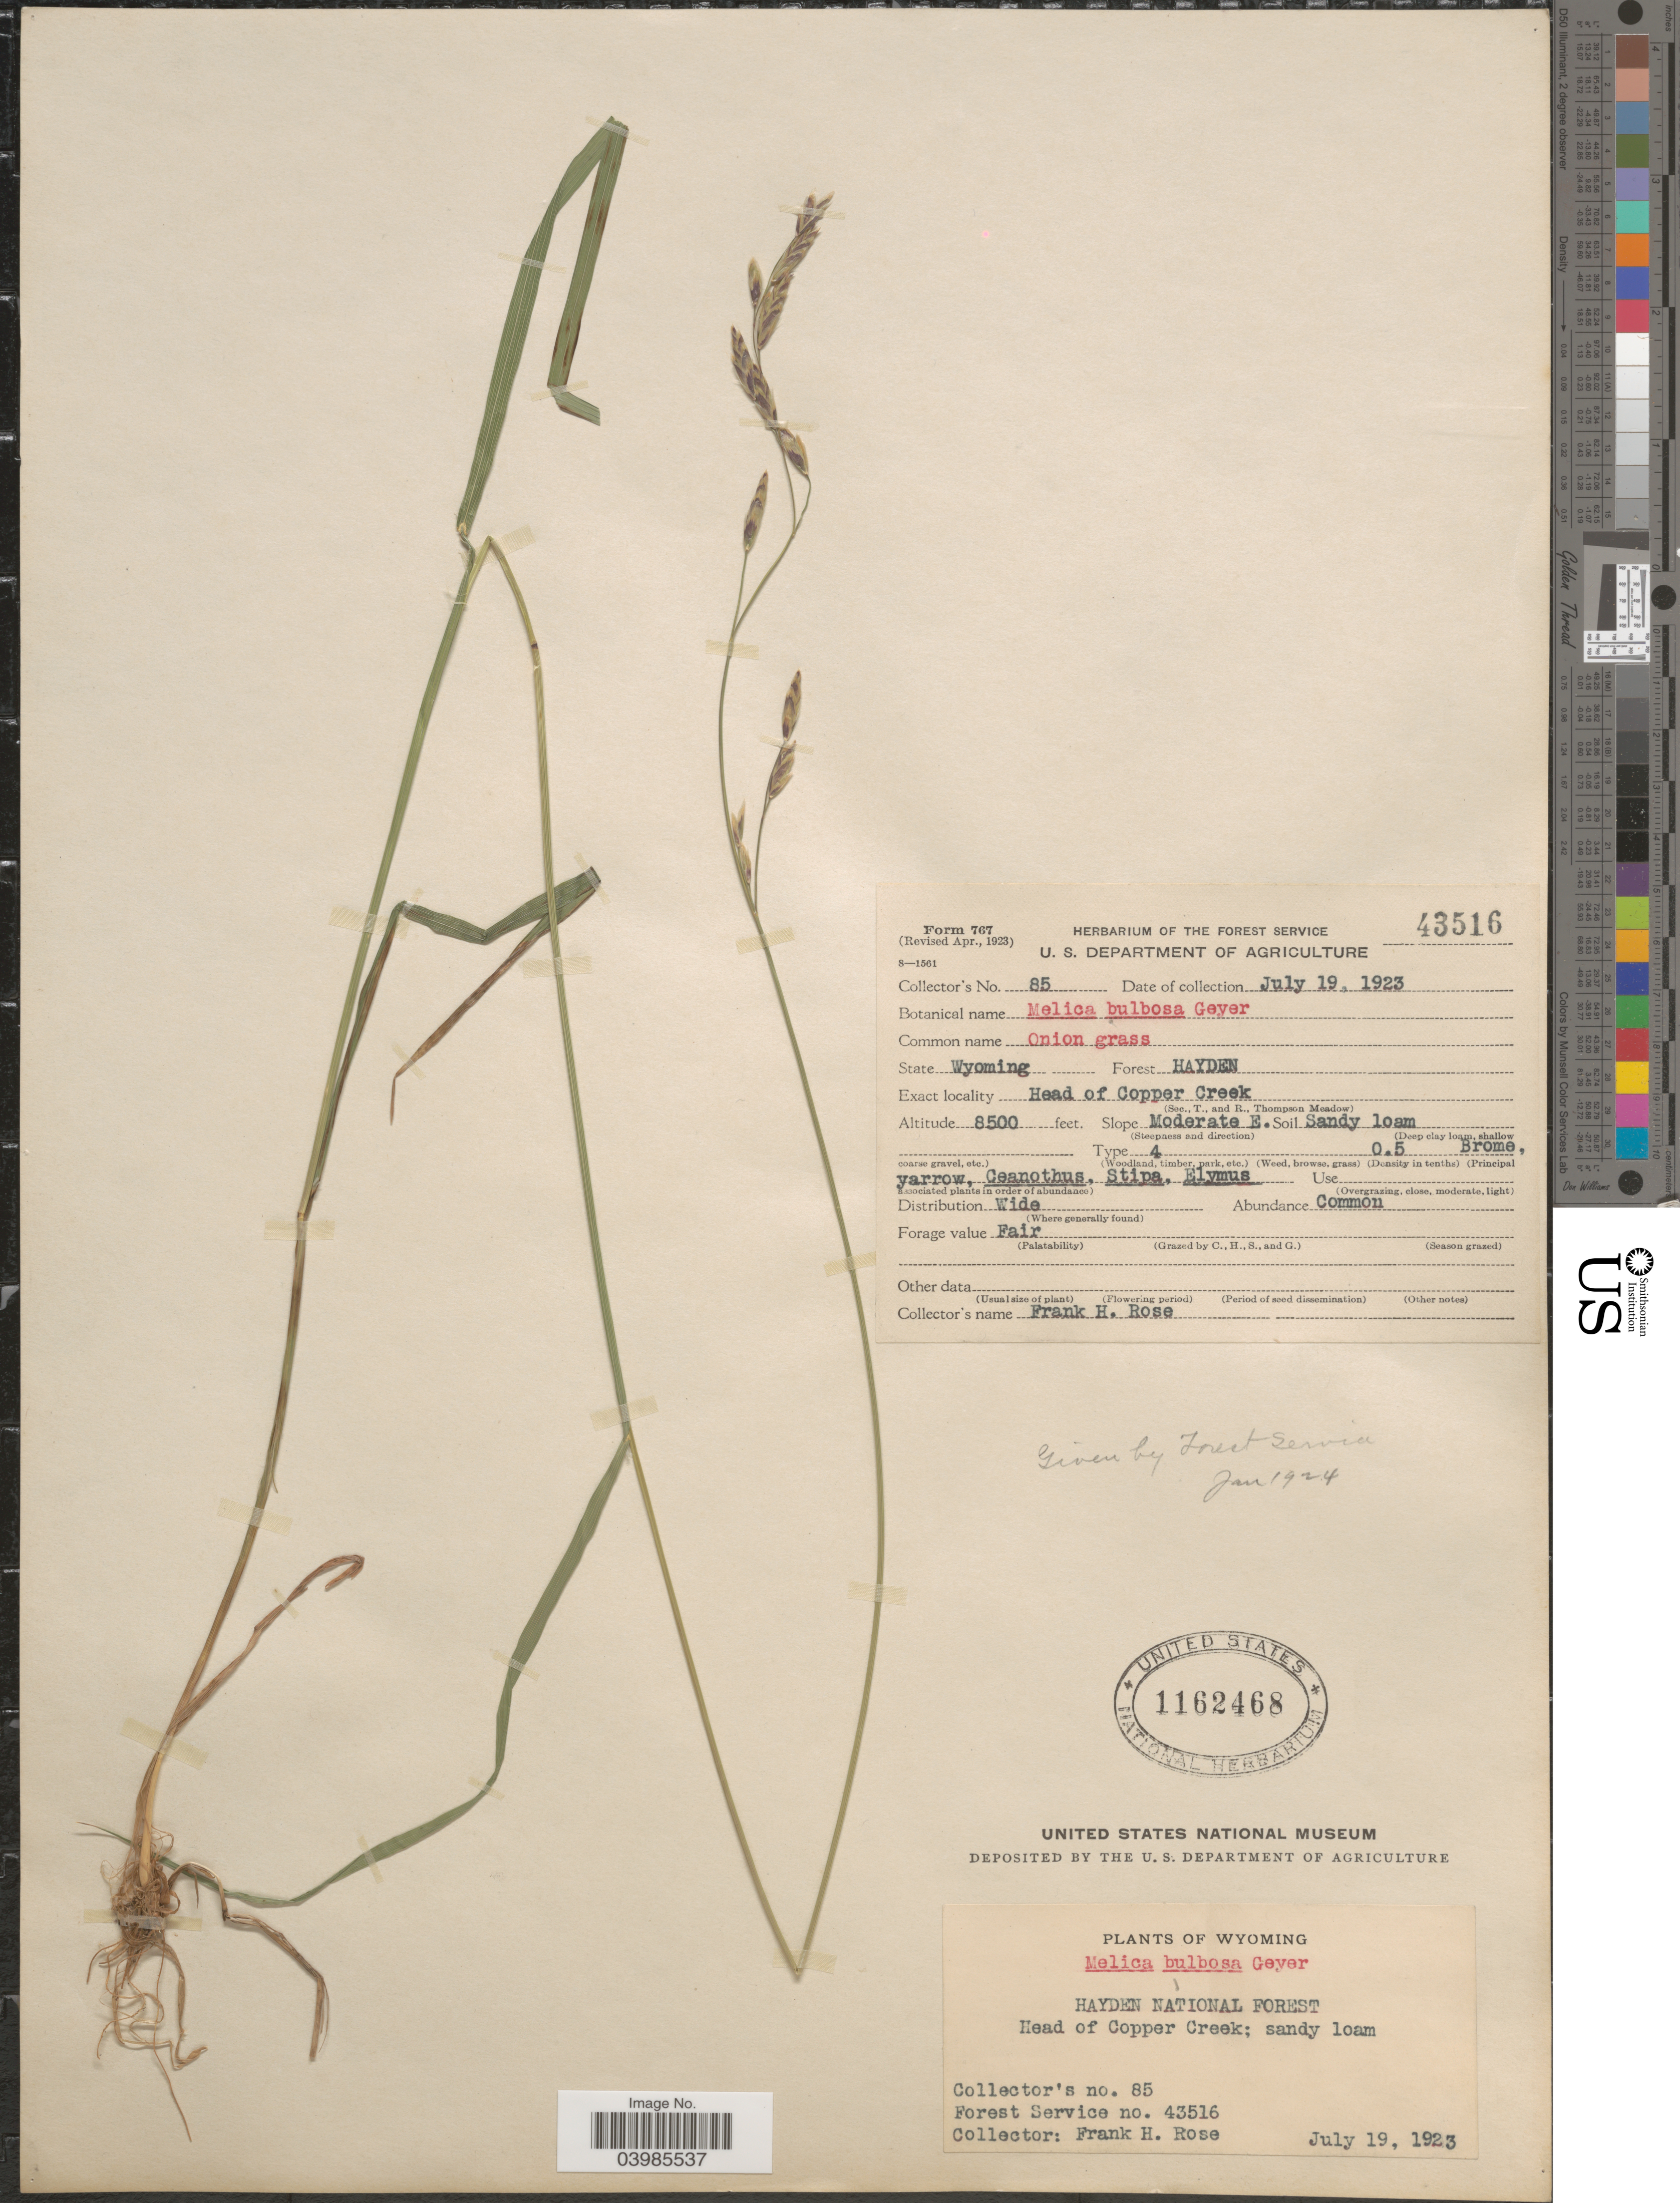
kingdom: Plantae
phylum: Tracheophyta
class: Liliopsida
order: Poales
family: Poaceae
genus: Melica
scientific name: Melica bulbosa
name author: Geyer ex Porter & J.M. Coult.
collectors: F. H. Rose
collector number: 85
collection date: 1923-07-19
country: United States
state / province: Wyoming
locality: Hayden National Forest. Head of Copper Creek. Slope Moderate E.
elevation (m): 2591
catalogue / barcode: US 1162468